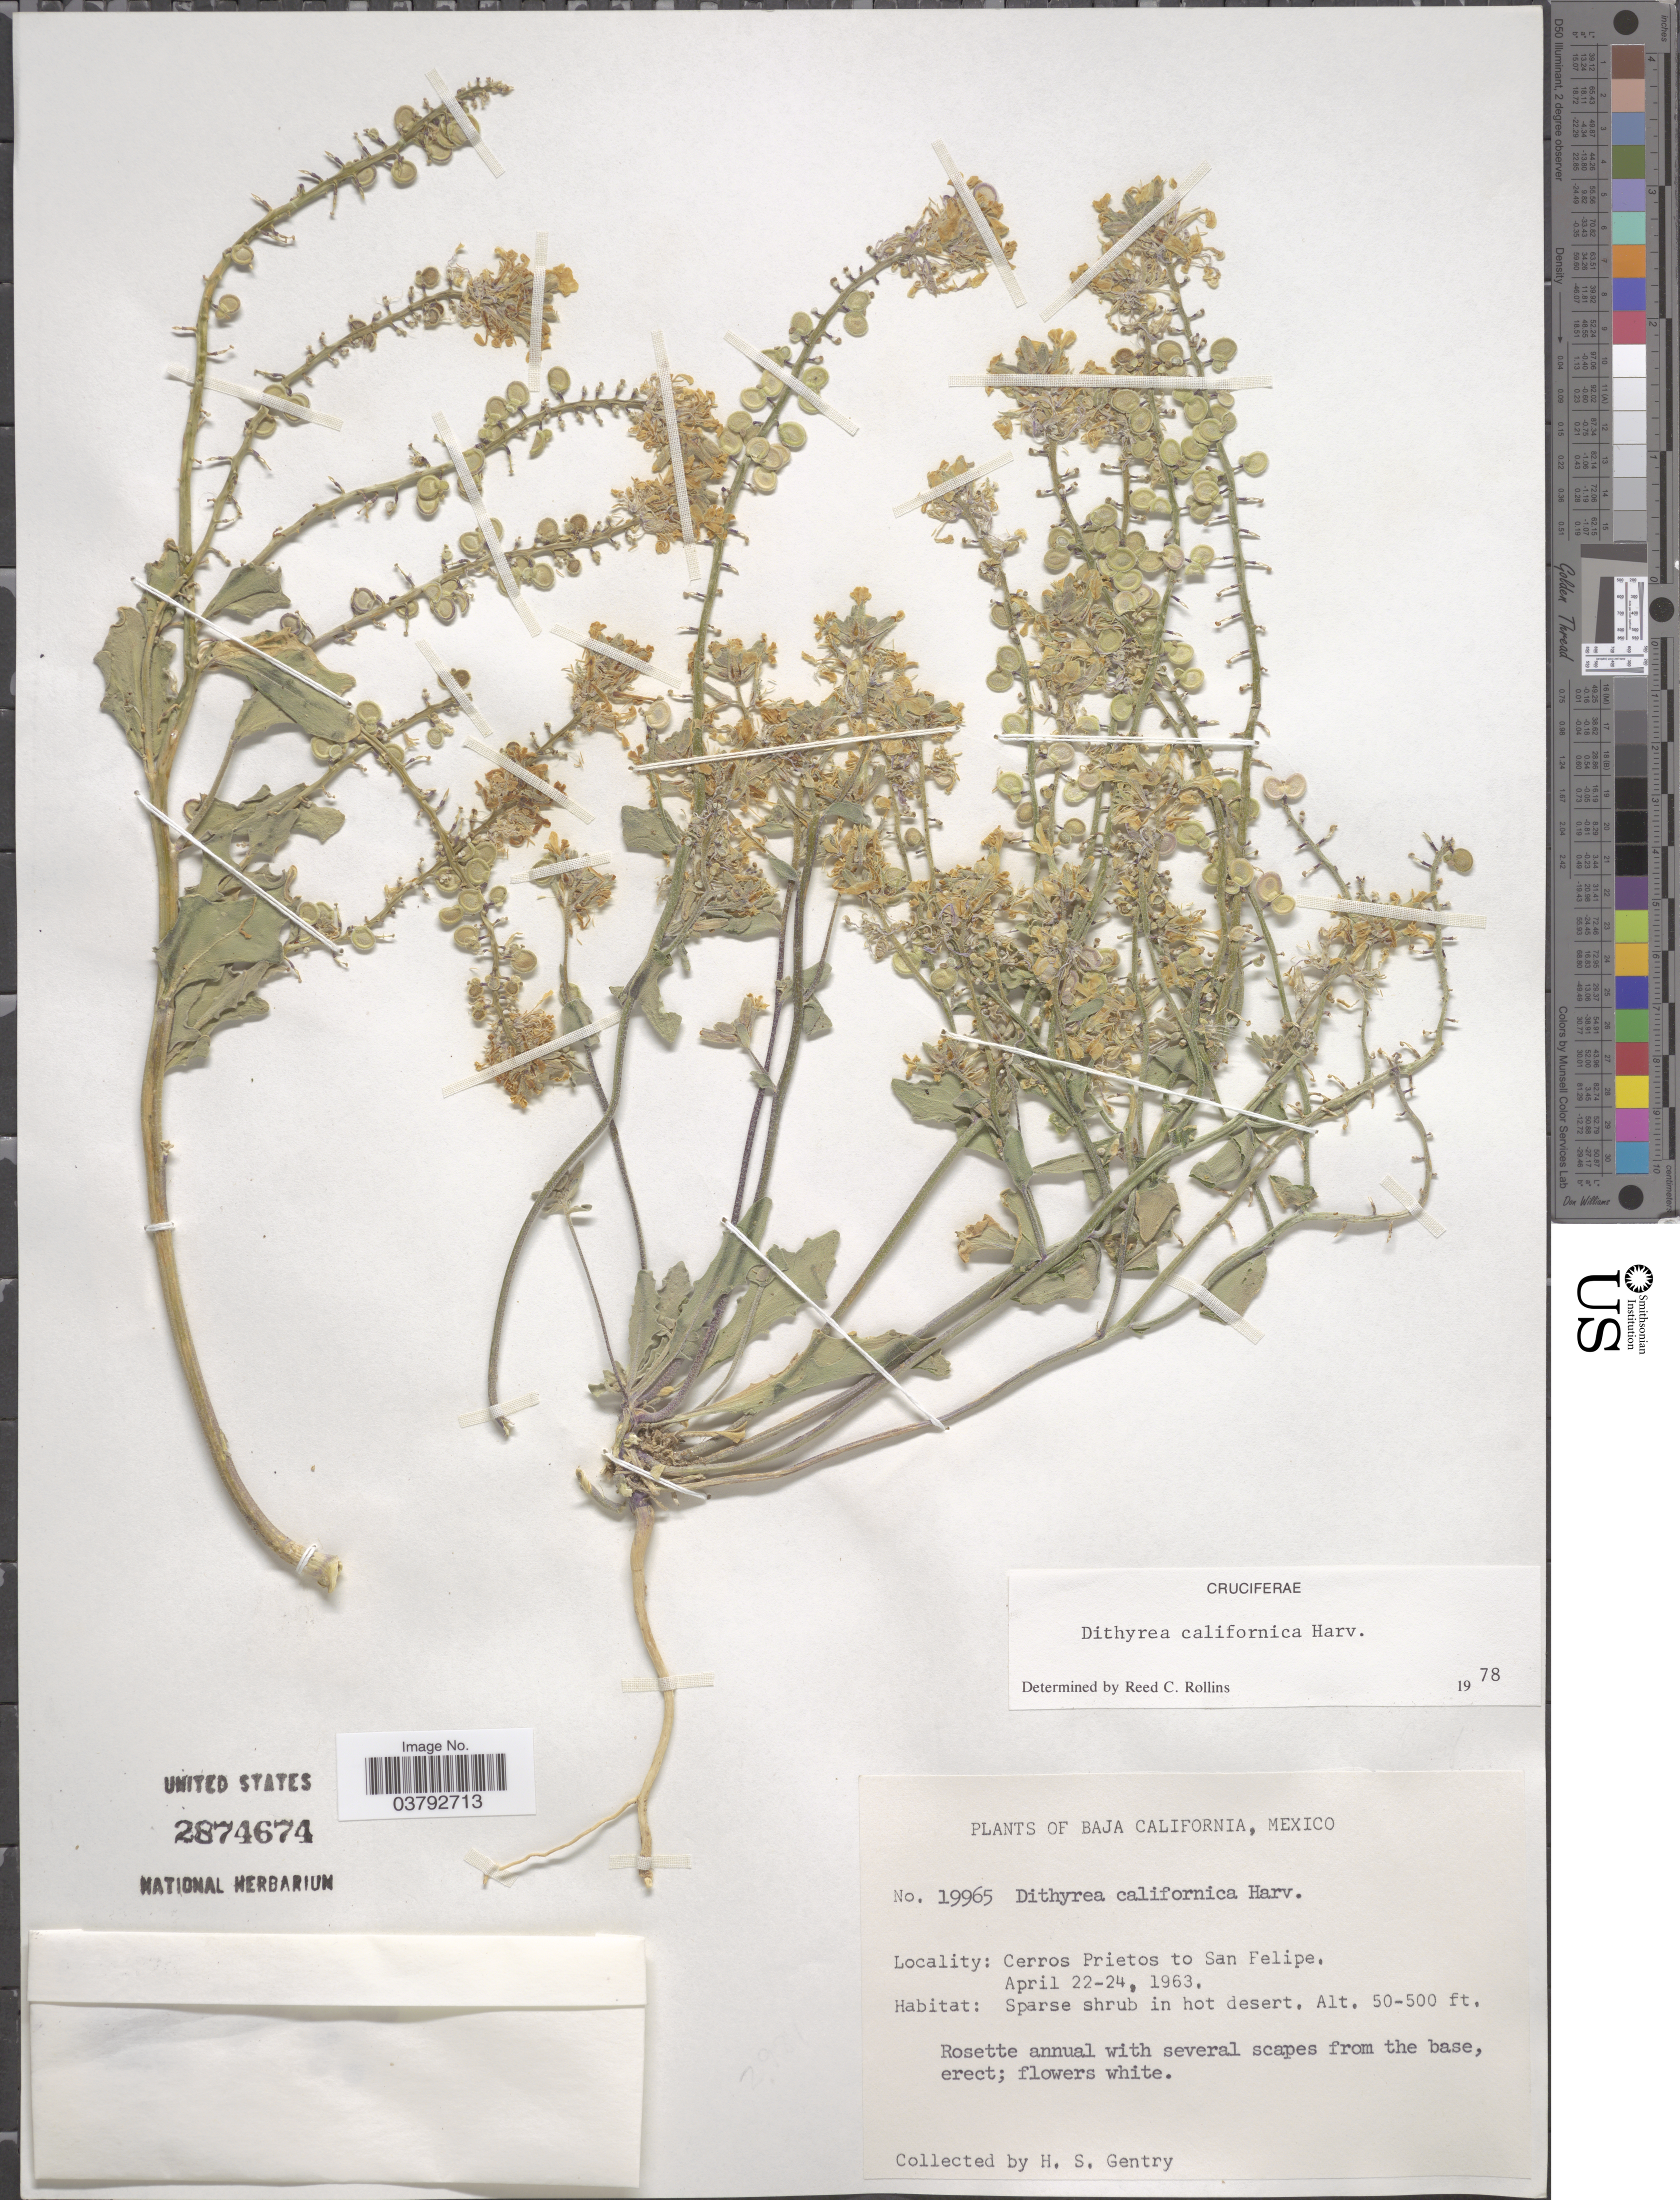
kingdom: Plantae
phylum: Tracheophyta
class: Magnoliopsida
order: Brassicales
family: Brassicaceae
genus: Dithyrea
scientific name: Dithyrea californica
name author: Harv.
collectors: H. S. Gentry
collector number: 19965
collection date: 1963-04-22/1963-04-24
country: Mexico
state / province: Baja California Norte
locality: Cerros Prietos to San Felipe.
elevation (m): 15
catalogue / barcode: US 2874674